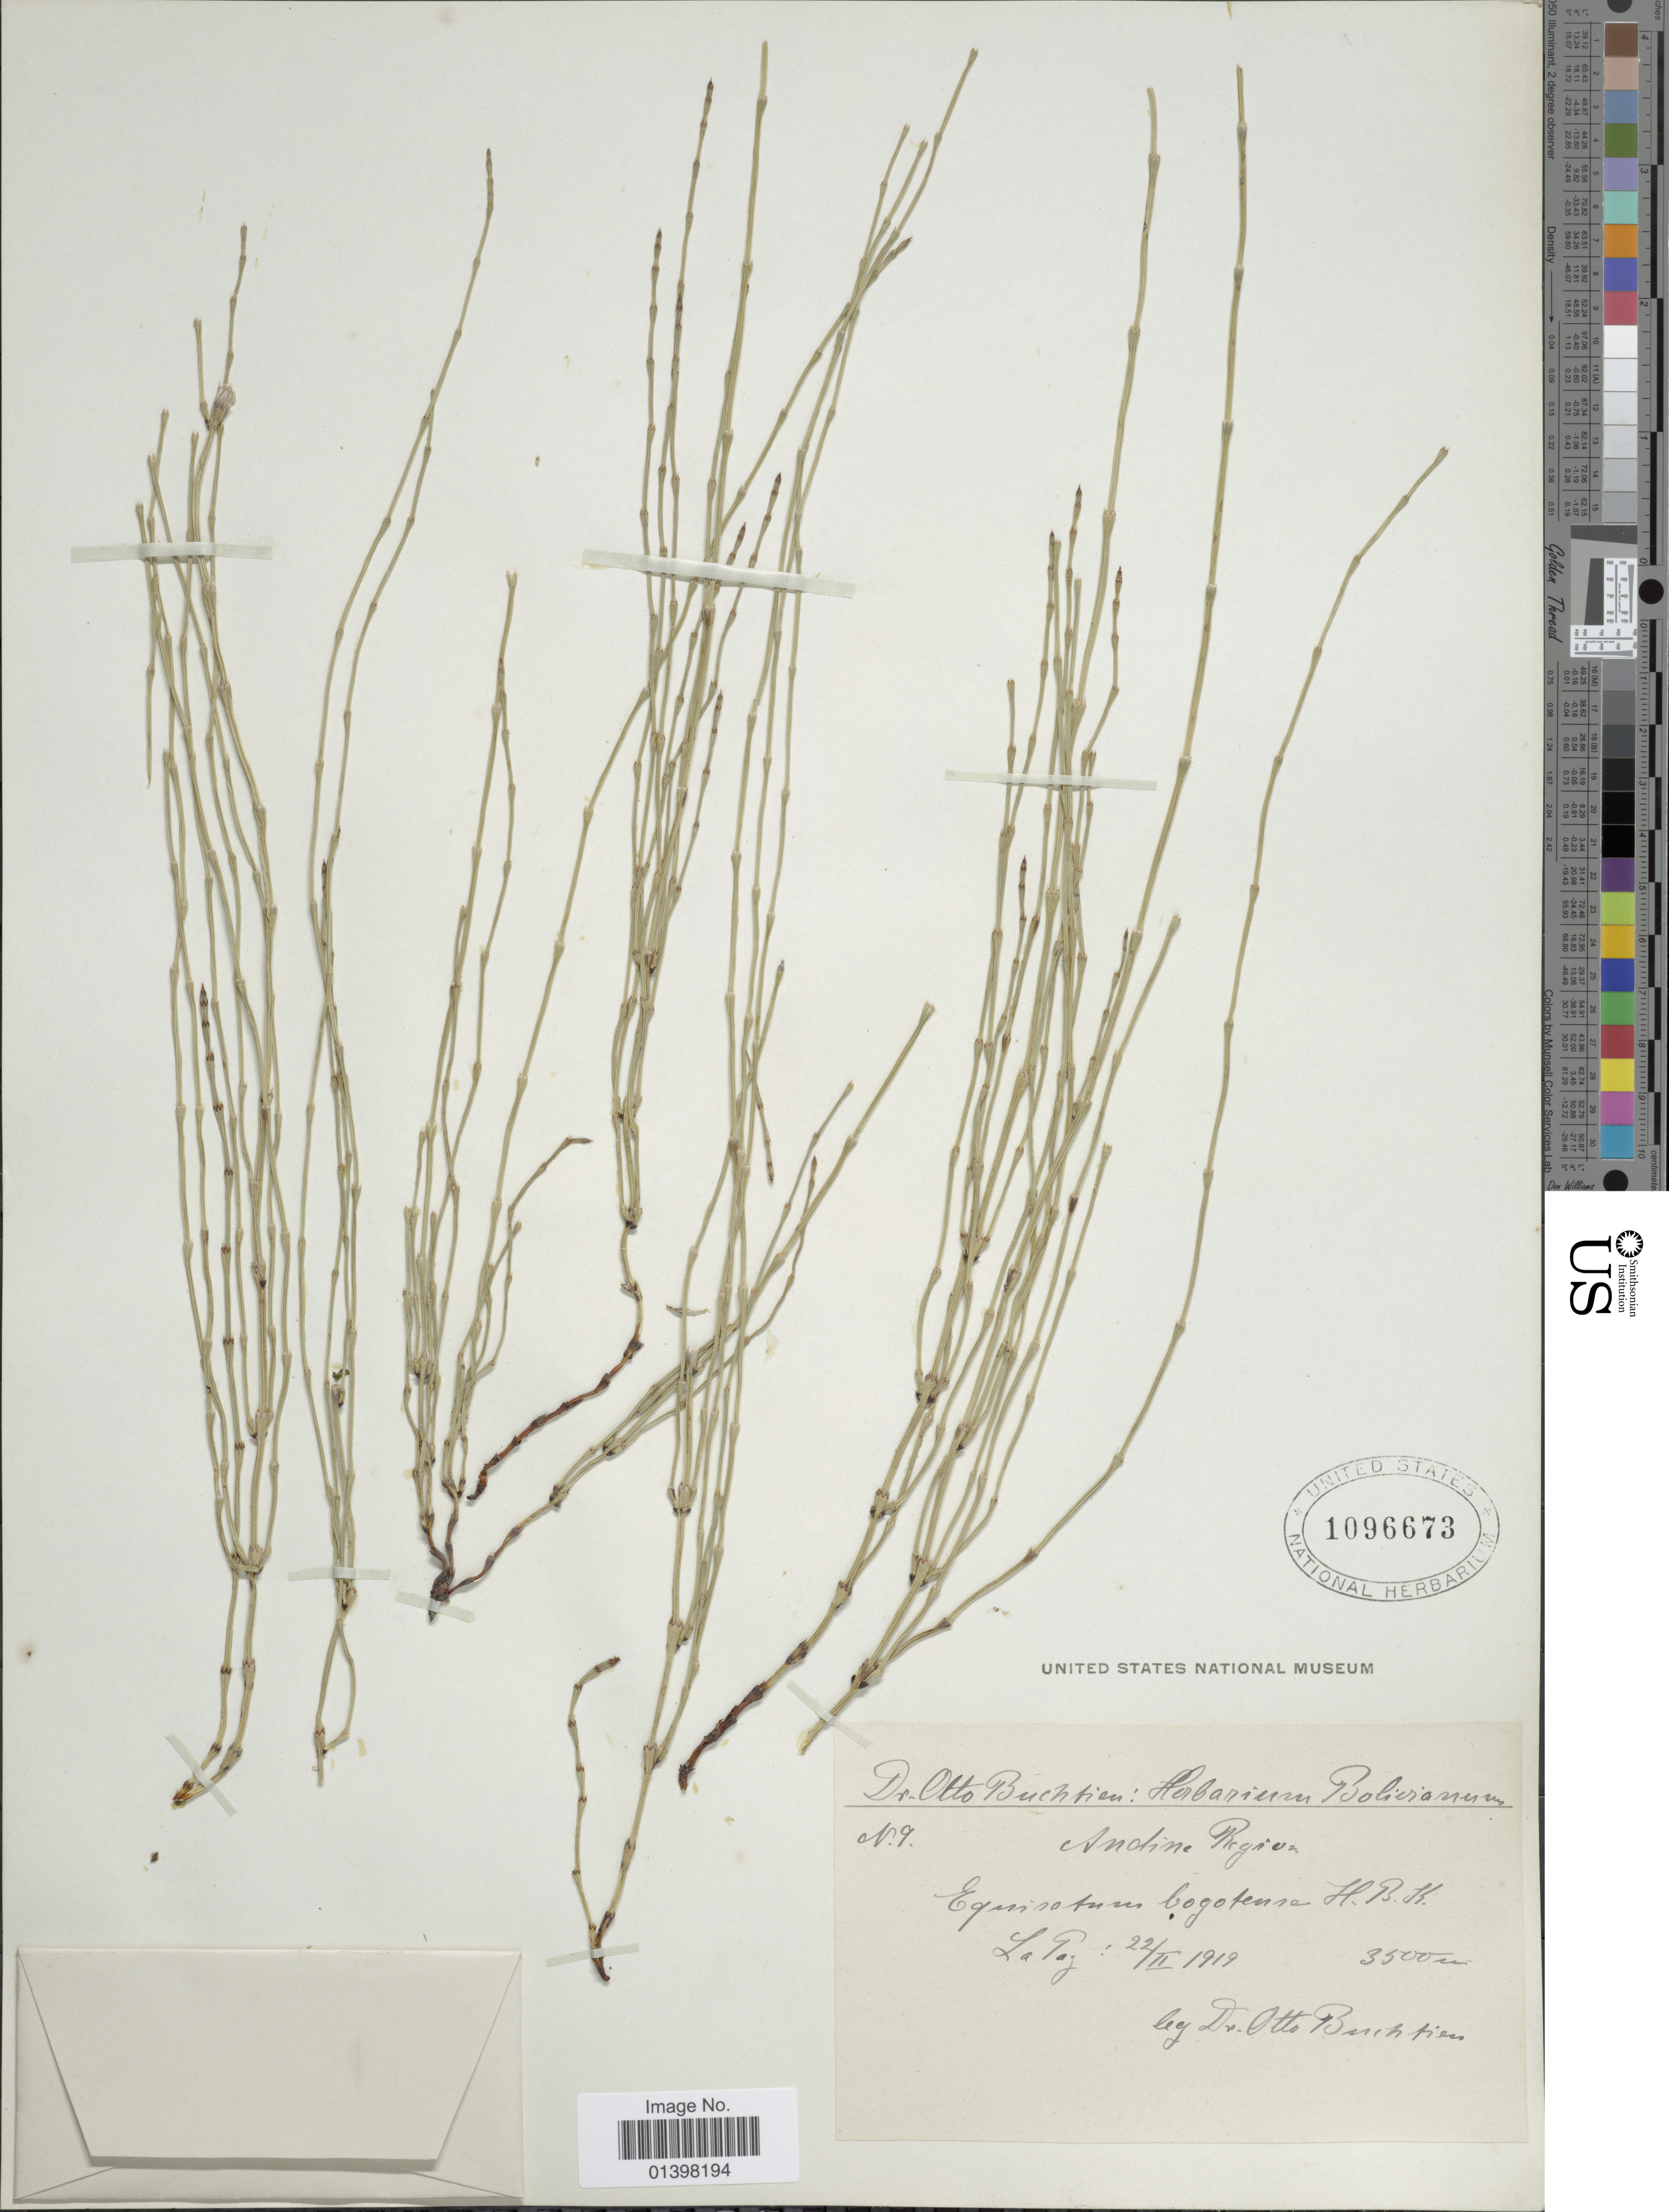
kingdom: Plantae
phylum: Tracheophyta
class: Polypodiopsida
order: Equisetales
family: Equisetaceae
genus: Equisetum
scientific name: Equisetum bogotense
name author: Kunth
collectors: O. Buchtien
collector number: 9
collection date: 1919-02-22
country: Bolivia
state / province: La Paz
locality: Andine Region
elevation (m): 3500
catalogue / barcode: US 1096673